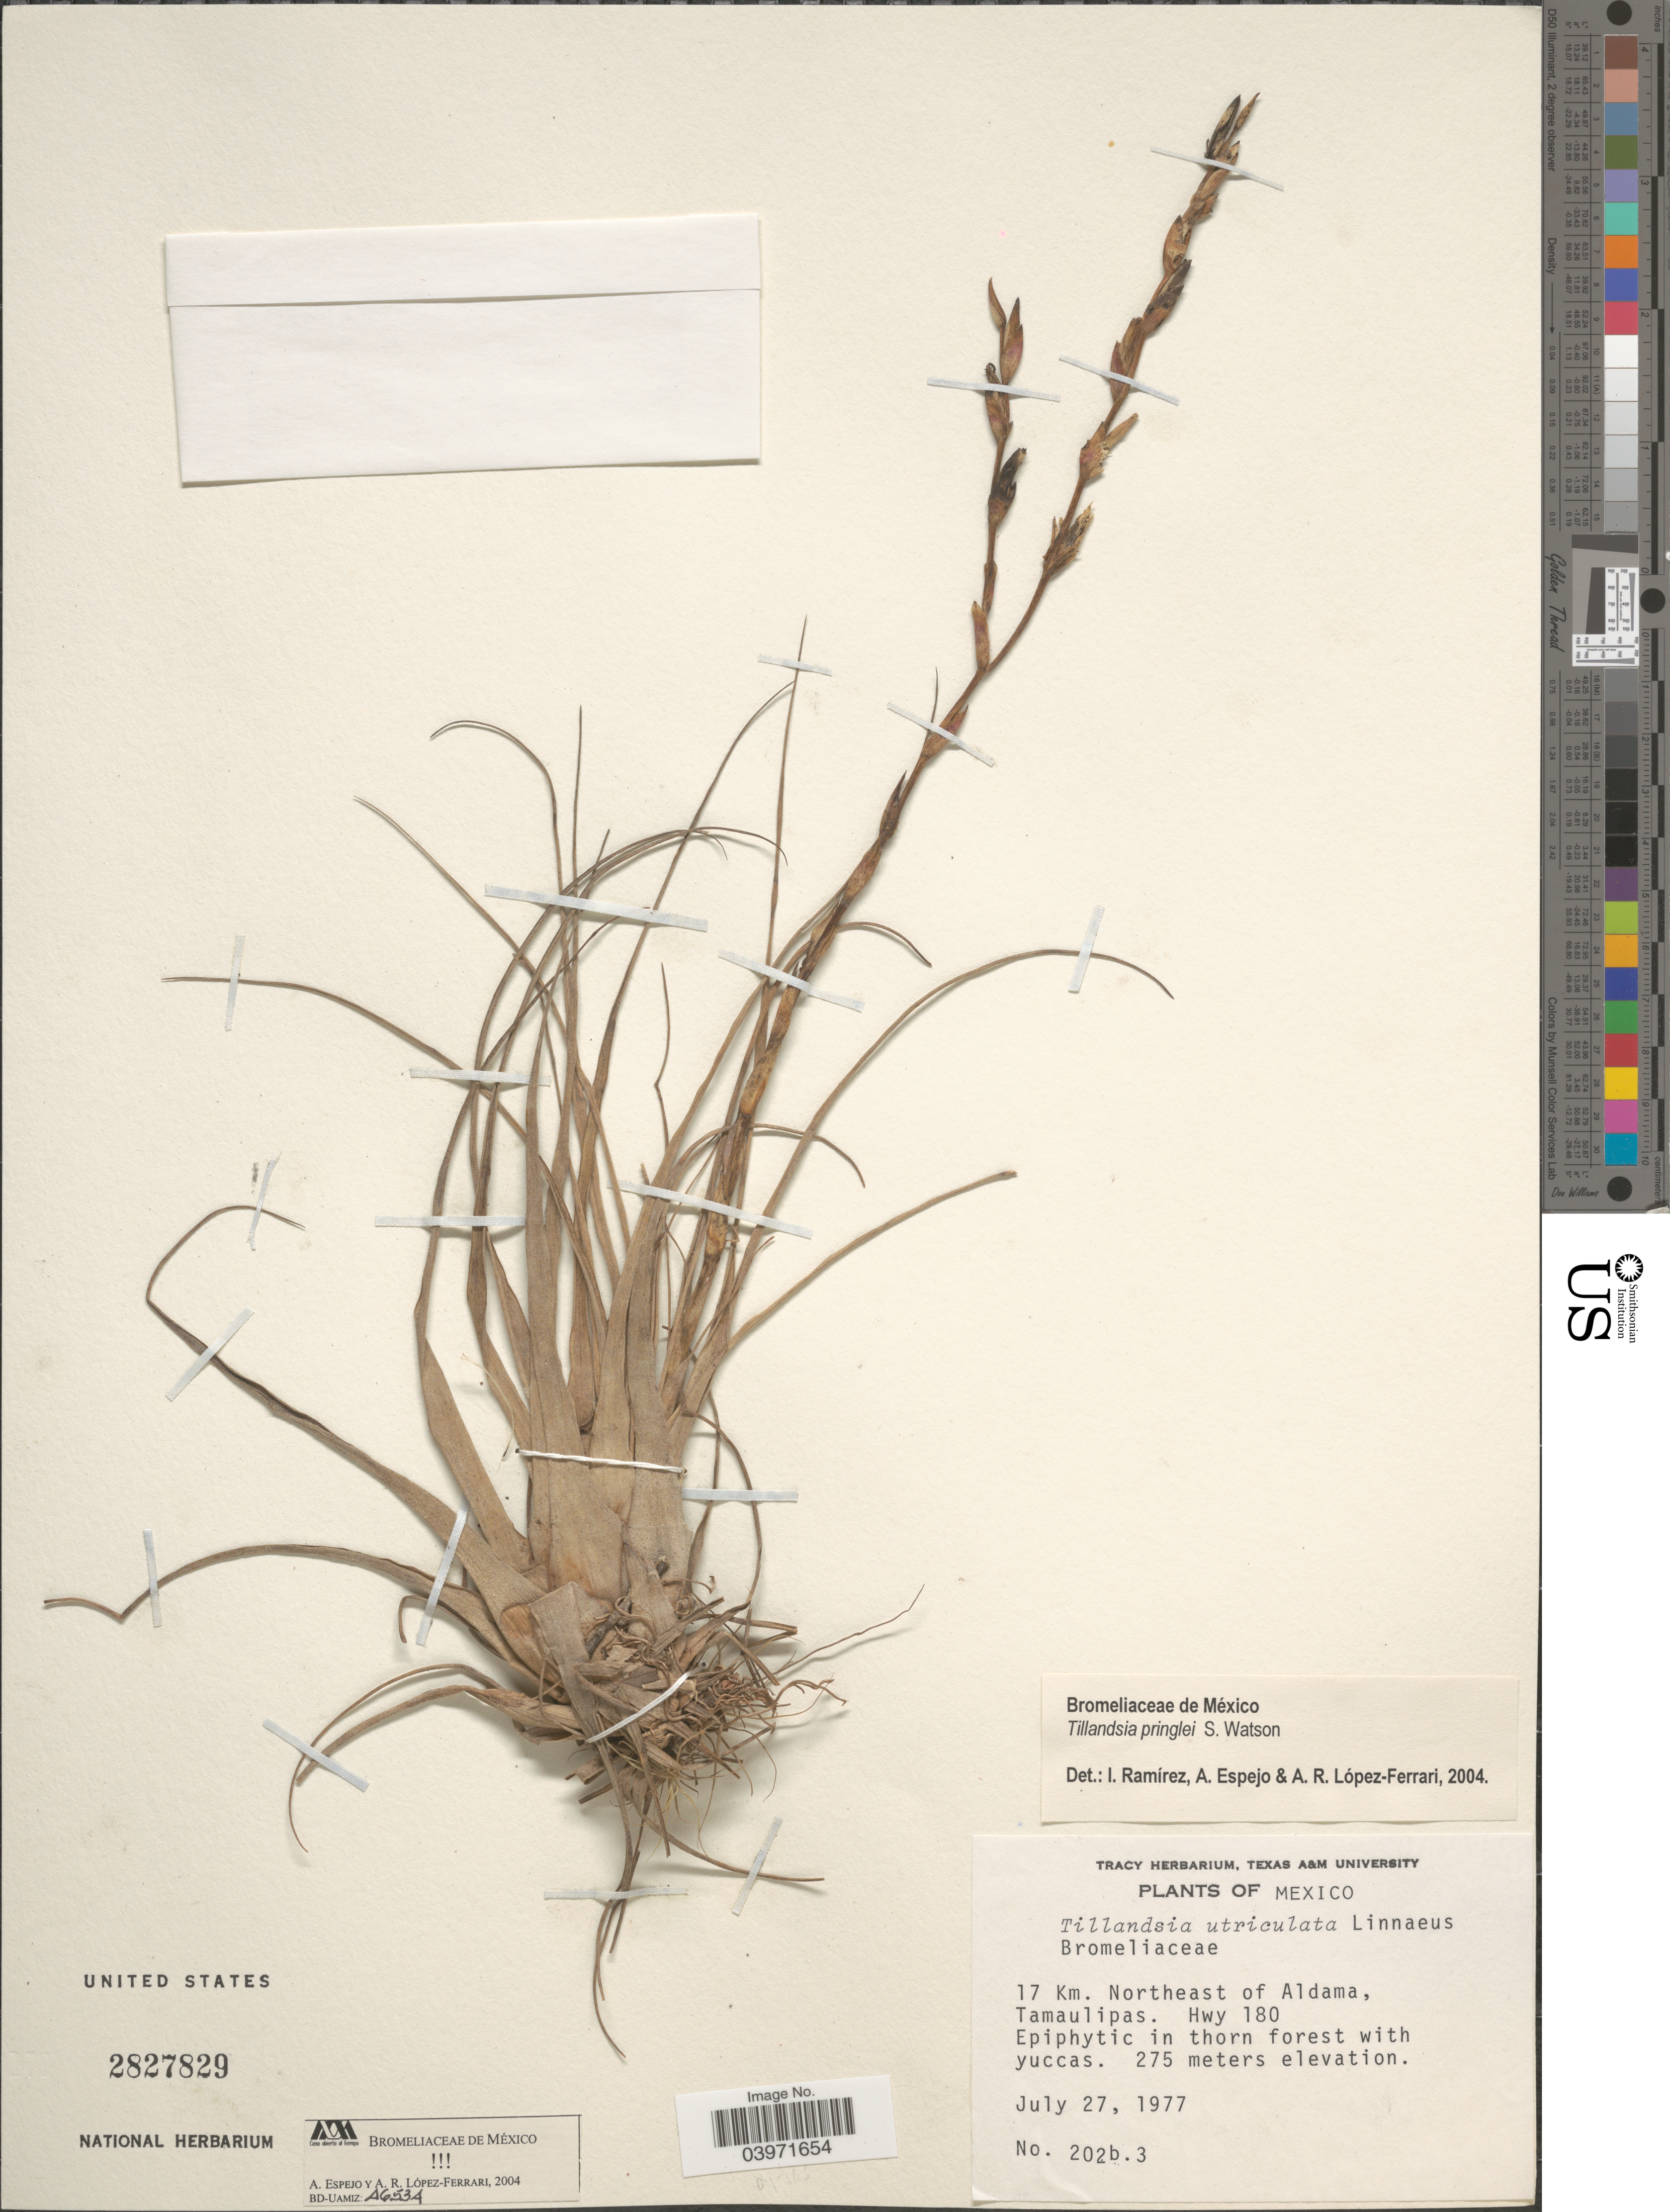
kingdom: Plantae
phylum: Tracheophyta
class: Liliopsida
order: Poales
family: Bromeliaceae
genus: Tillandsia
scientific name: Tillandsia utriculata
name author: L.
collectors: Ex herb. Tracy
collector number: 202b.3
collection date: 1977-07-27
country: Mexico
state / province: Tamaulipas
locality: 17 Km. Northeast of Aldama. Hwy 180.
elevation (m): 275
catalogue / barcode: US 2827829